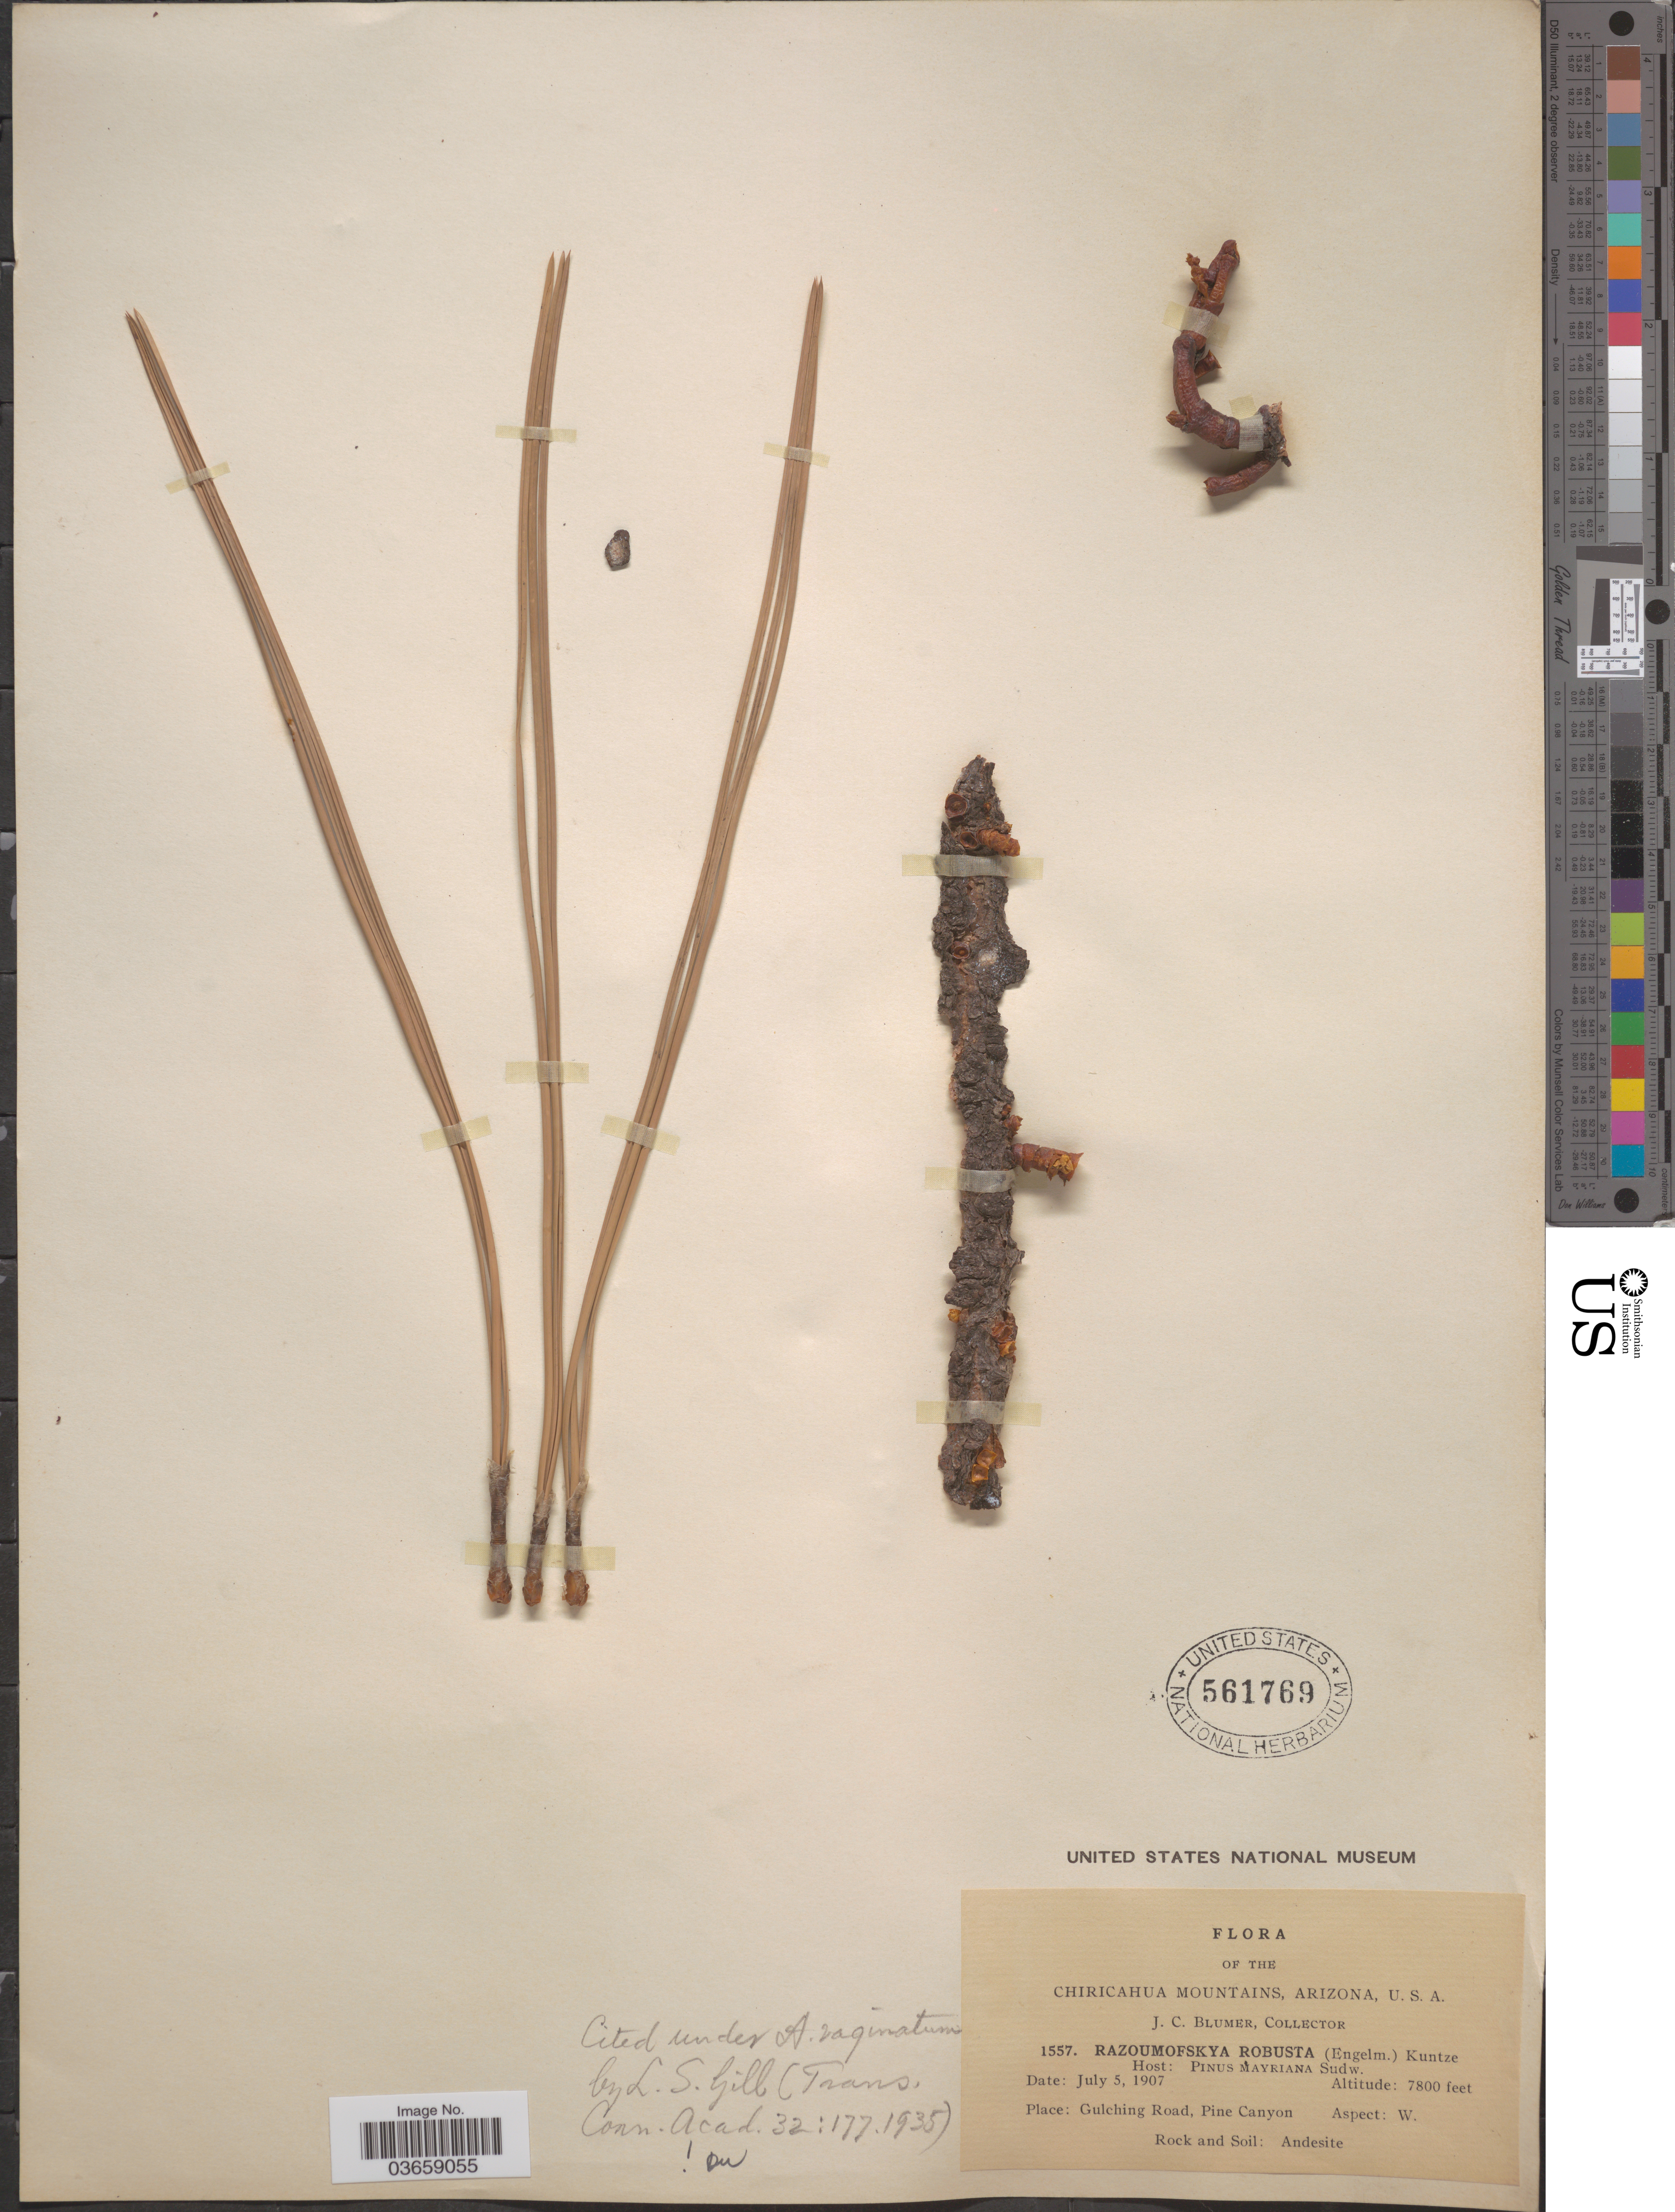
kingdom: Plantae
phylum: Tracheophyta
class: Magnoliopsida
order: Santalales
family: Viscaceae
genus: Arceuthobium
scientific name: Arceuthobium vaginatum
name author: (Humb. & Bonpl. ex Willd.) J. Presl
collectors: J. C. Blumer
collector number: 1557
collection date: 1907-07-05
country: United States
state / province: Arizona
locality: Chiricahua Mountains. Gulching Road, Pine Canyon. Aspect: W.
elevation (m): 2377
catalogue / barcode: US 561769